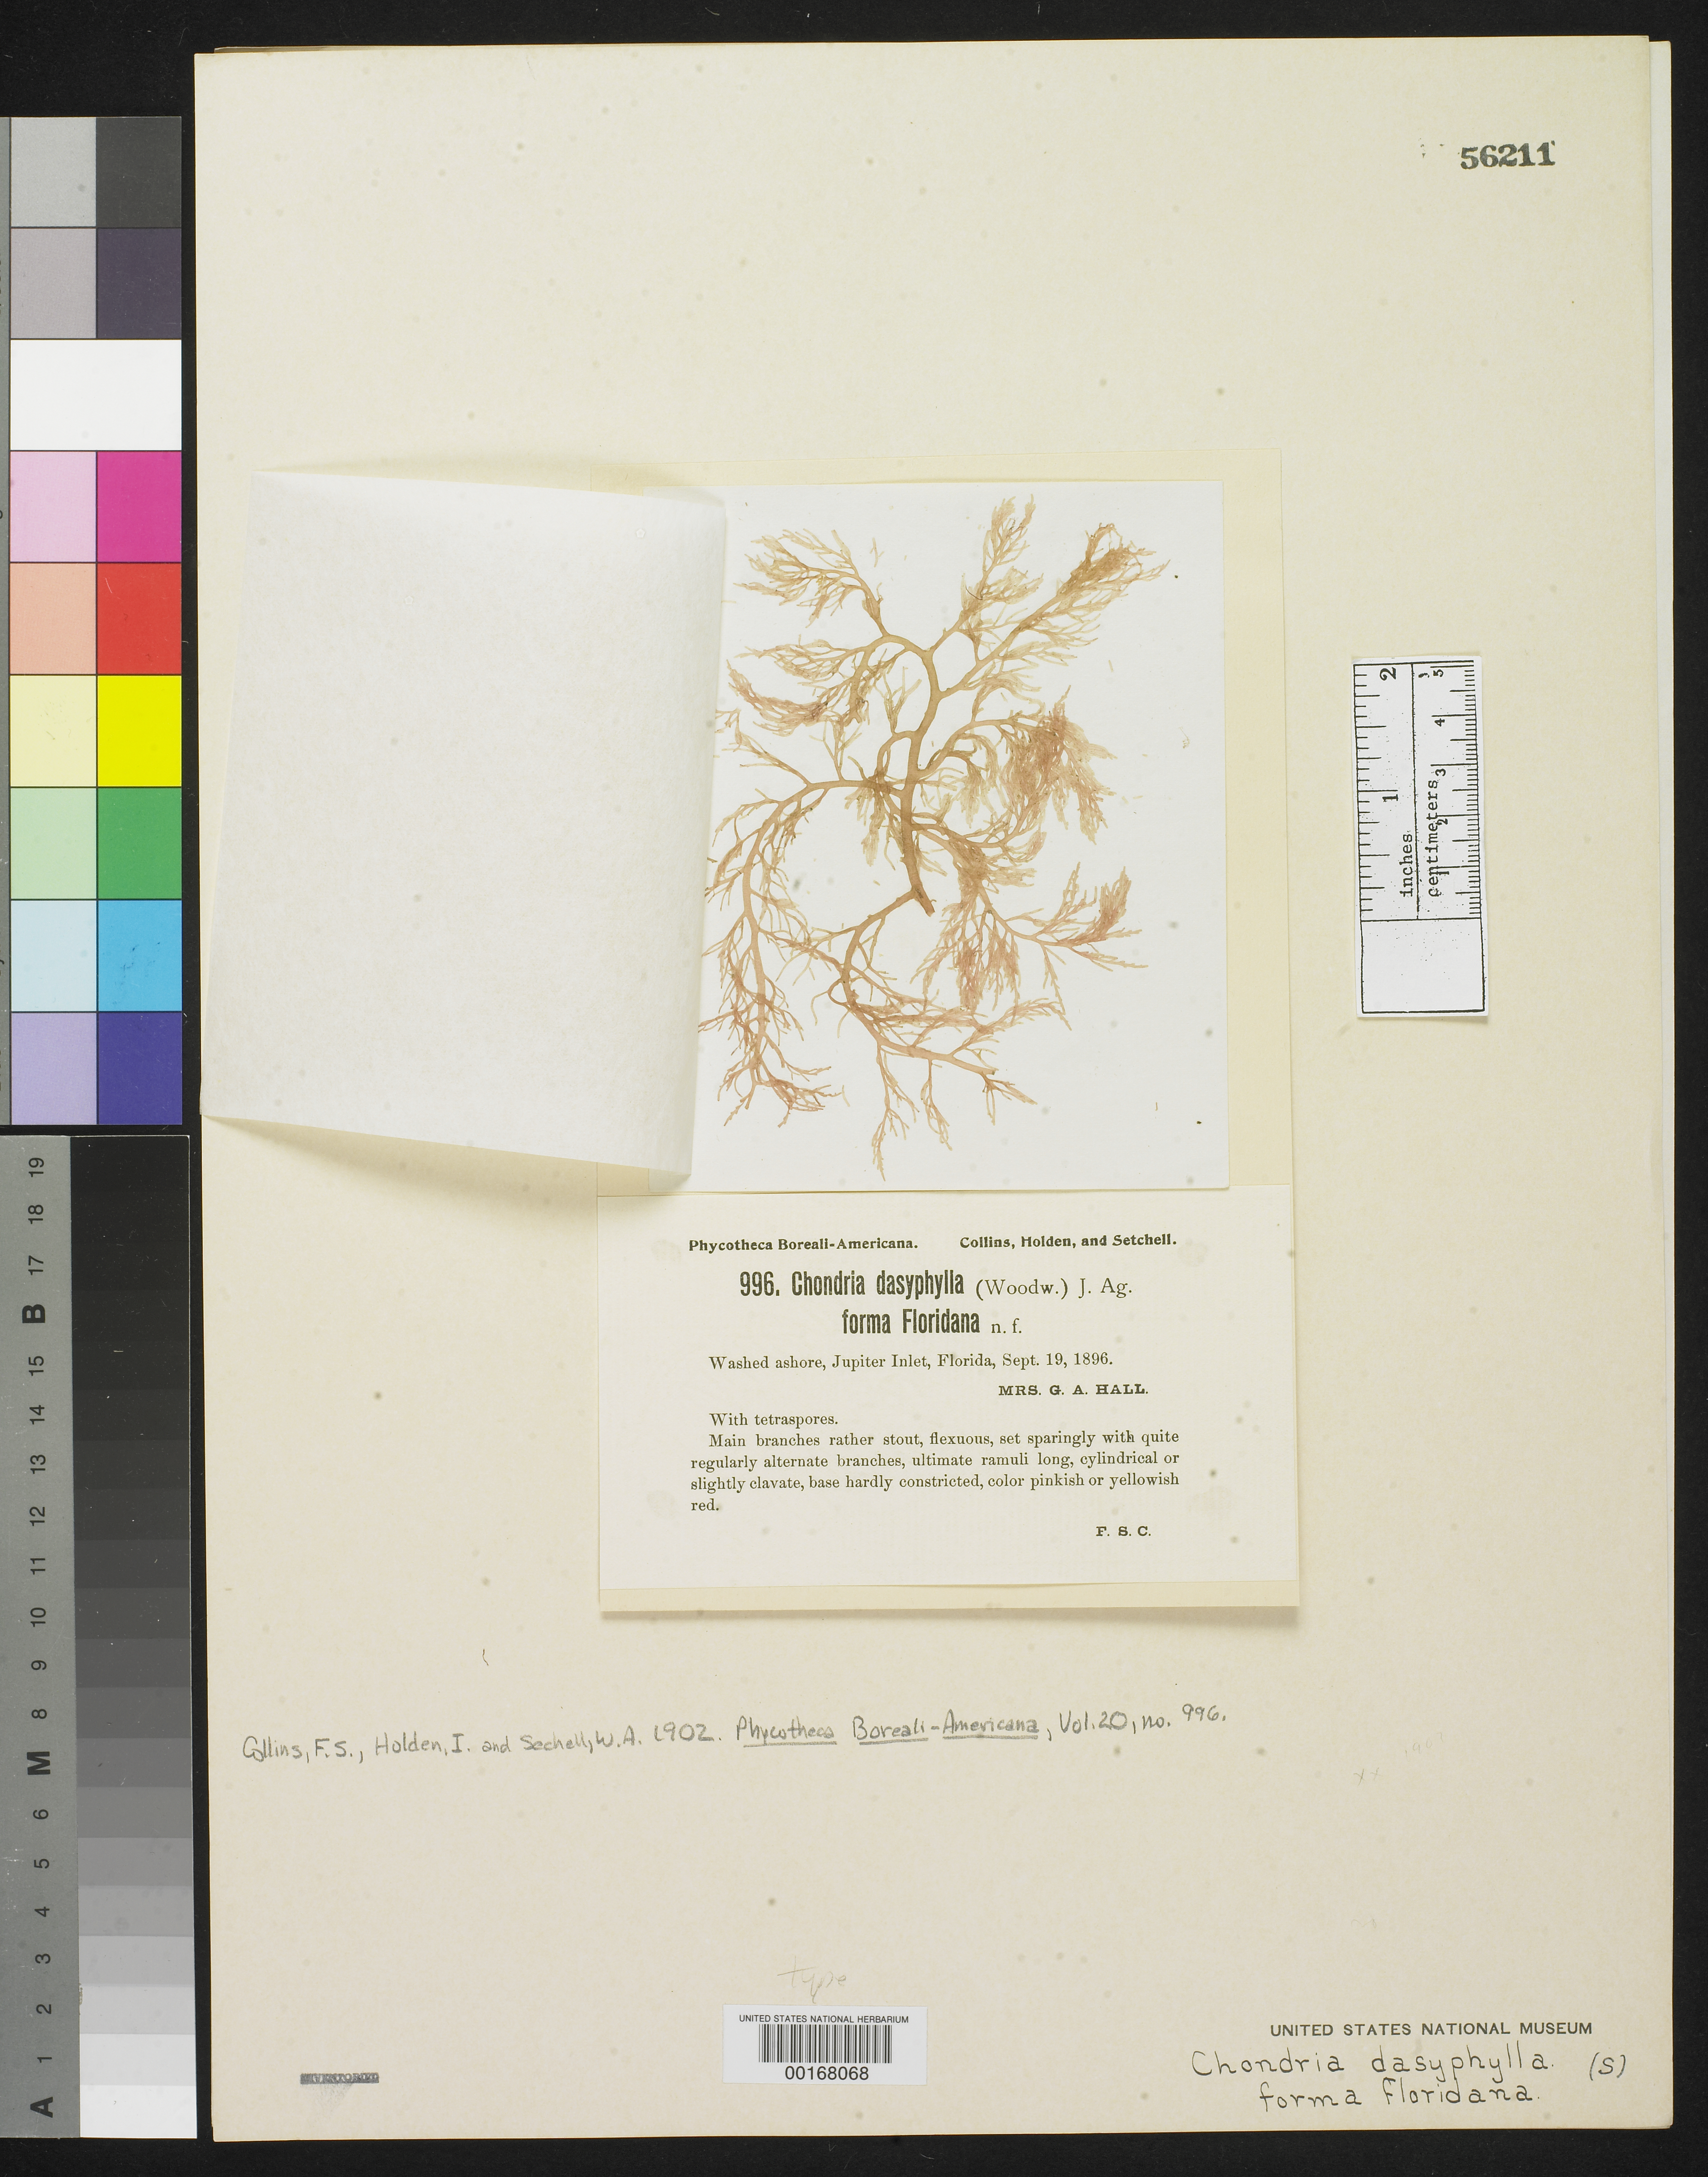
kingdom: Plantae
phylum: Rhodophyta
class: Florideophyceae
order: Ceramiales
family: Rhodomelaceae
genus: Chondria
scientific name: Chondria dasyphylla f. floridana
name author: Collins in Collins et al.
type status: Isotype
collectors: Mrs. Hall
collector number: PB-A 996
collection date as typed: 19 Sep 1896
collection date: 1896-09-19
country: United States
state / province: Florida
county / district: Palm Beach County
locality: Jupiter Inlet.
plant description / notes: Collins, Holden & Setchell, Phycotheca Boreali-Americana. Washed ashore.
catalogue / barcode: US 56211